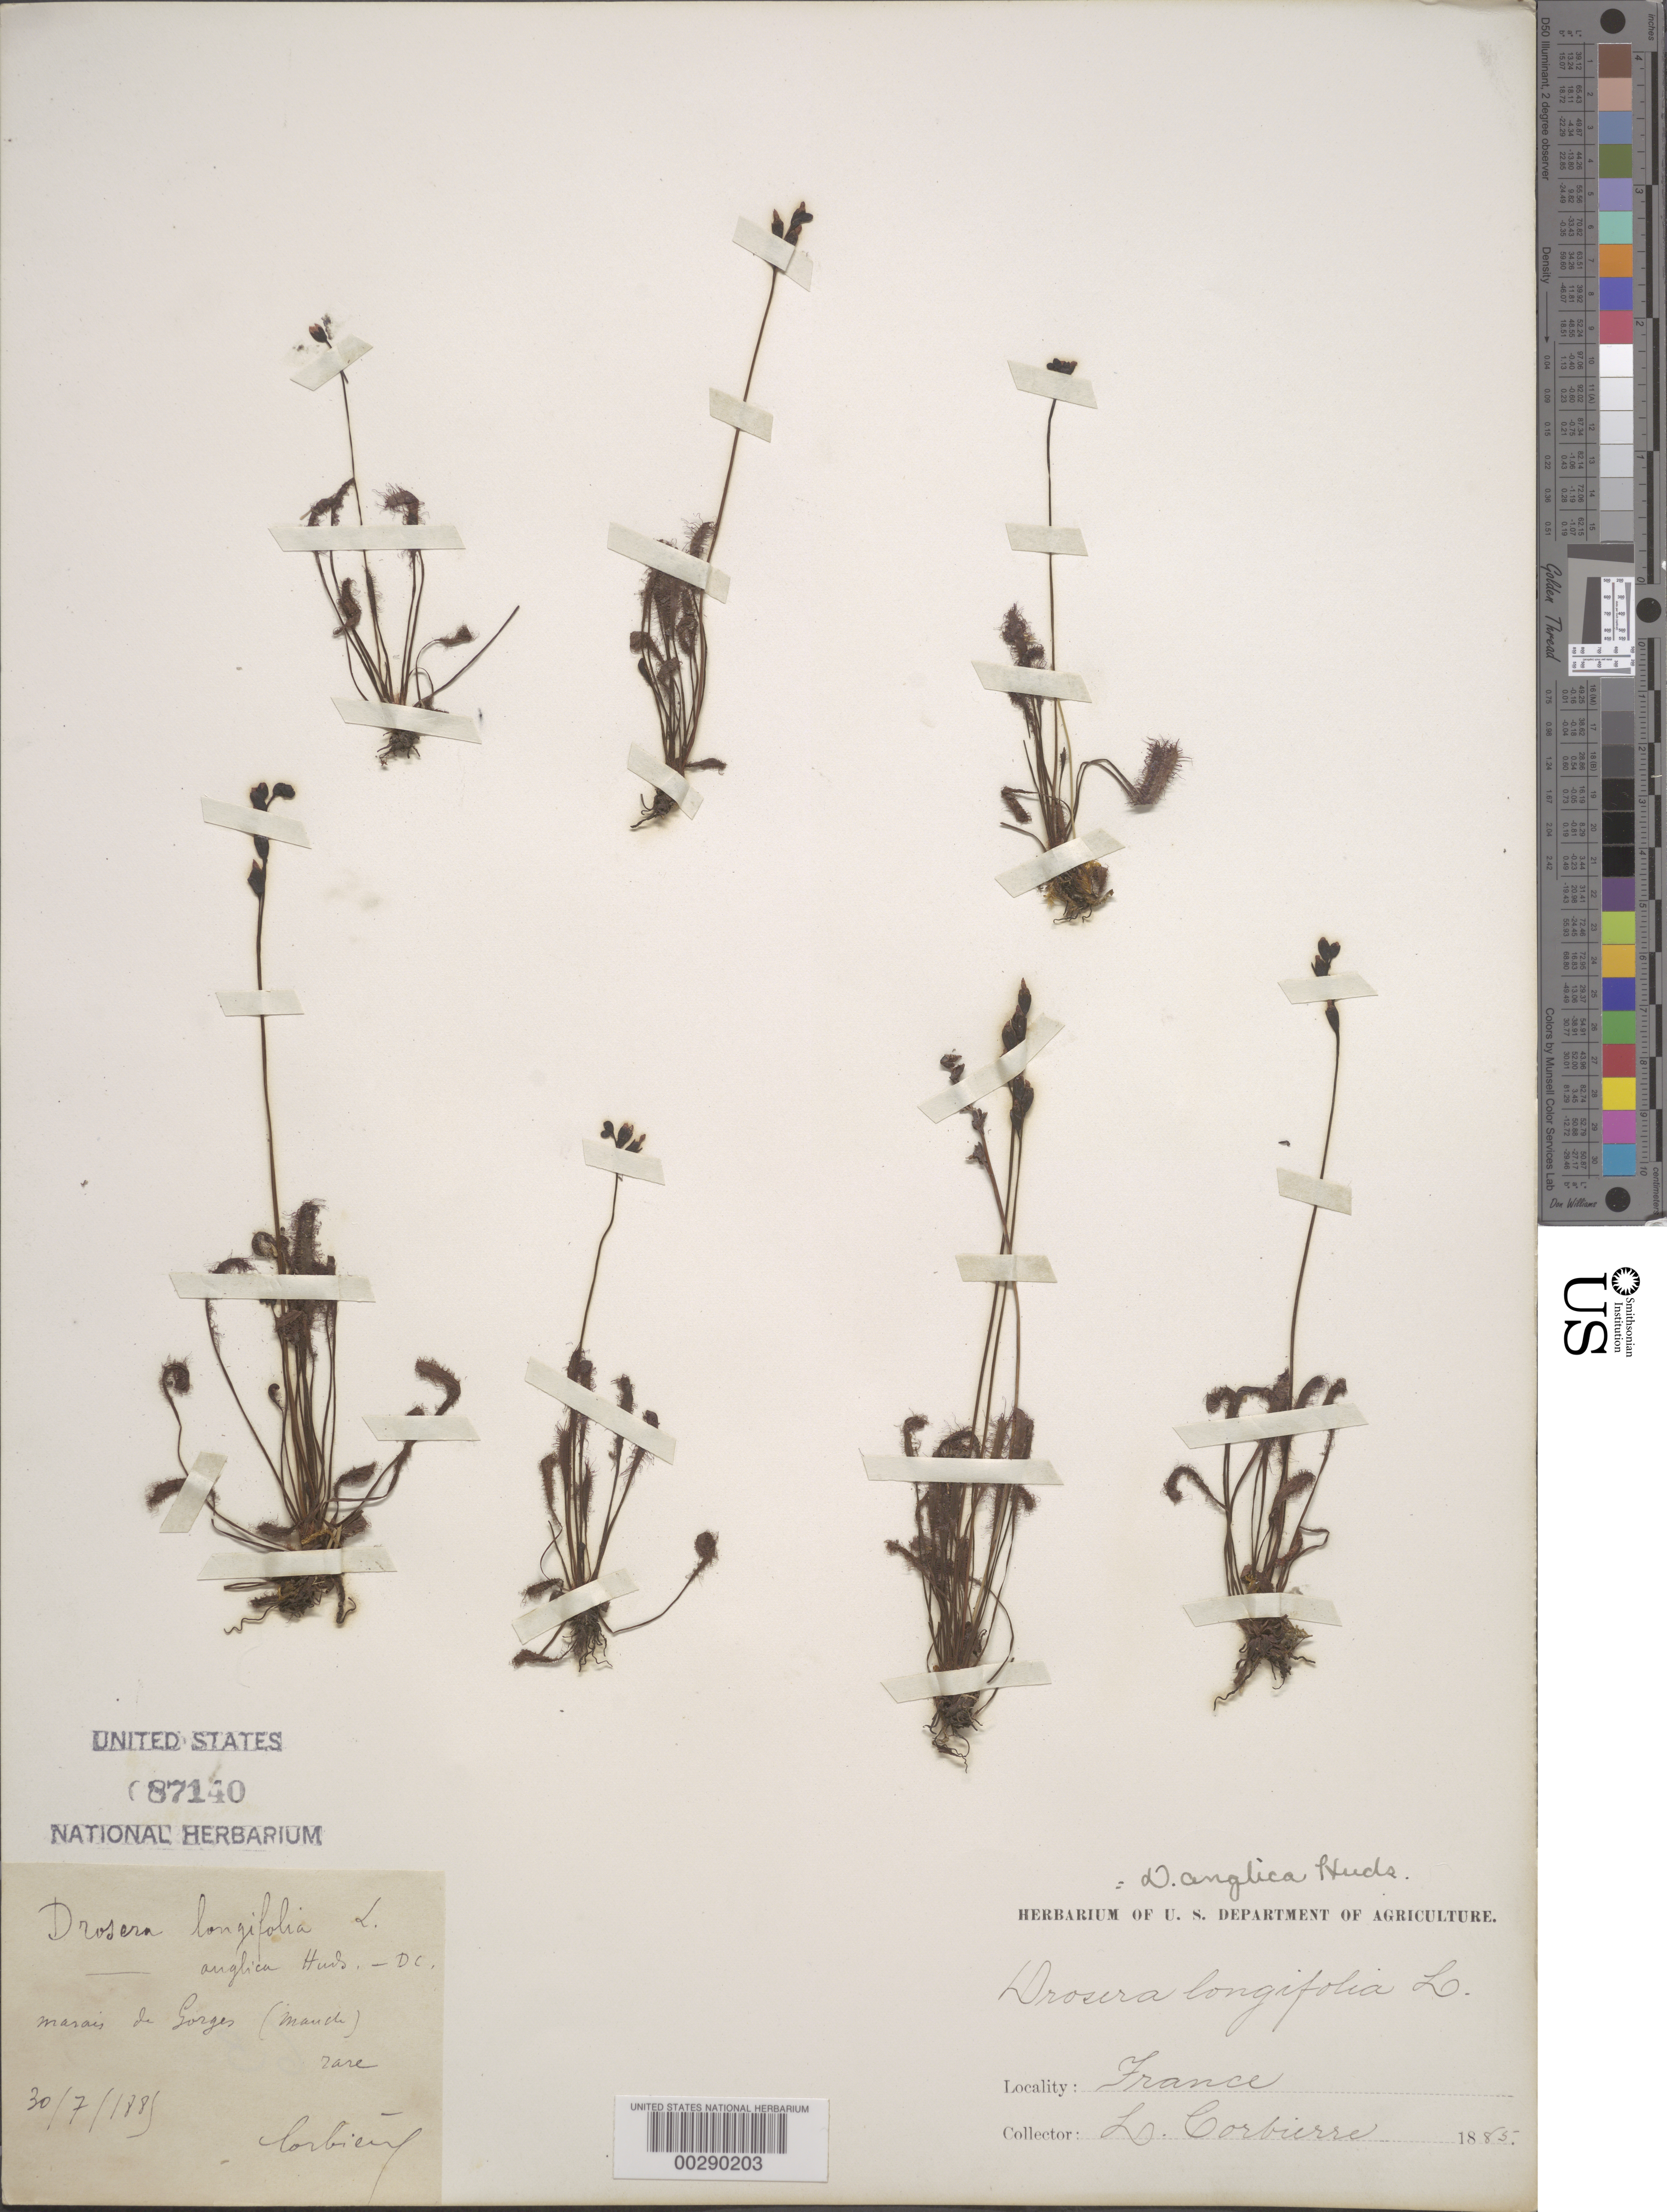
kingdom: Plantae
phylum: Tracheophyta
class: Magnoliopsida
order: Caryophyllales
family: Droseraceae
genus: Drosera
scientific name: Drosera anglica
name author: Huds.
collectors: L. Corbière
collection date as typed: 30 Jul 1885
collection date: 1885-07-30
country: France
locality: Marais de gorges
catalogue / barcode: US 87140